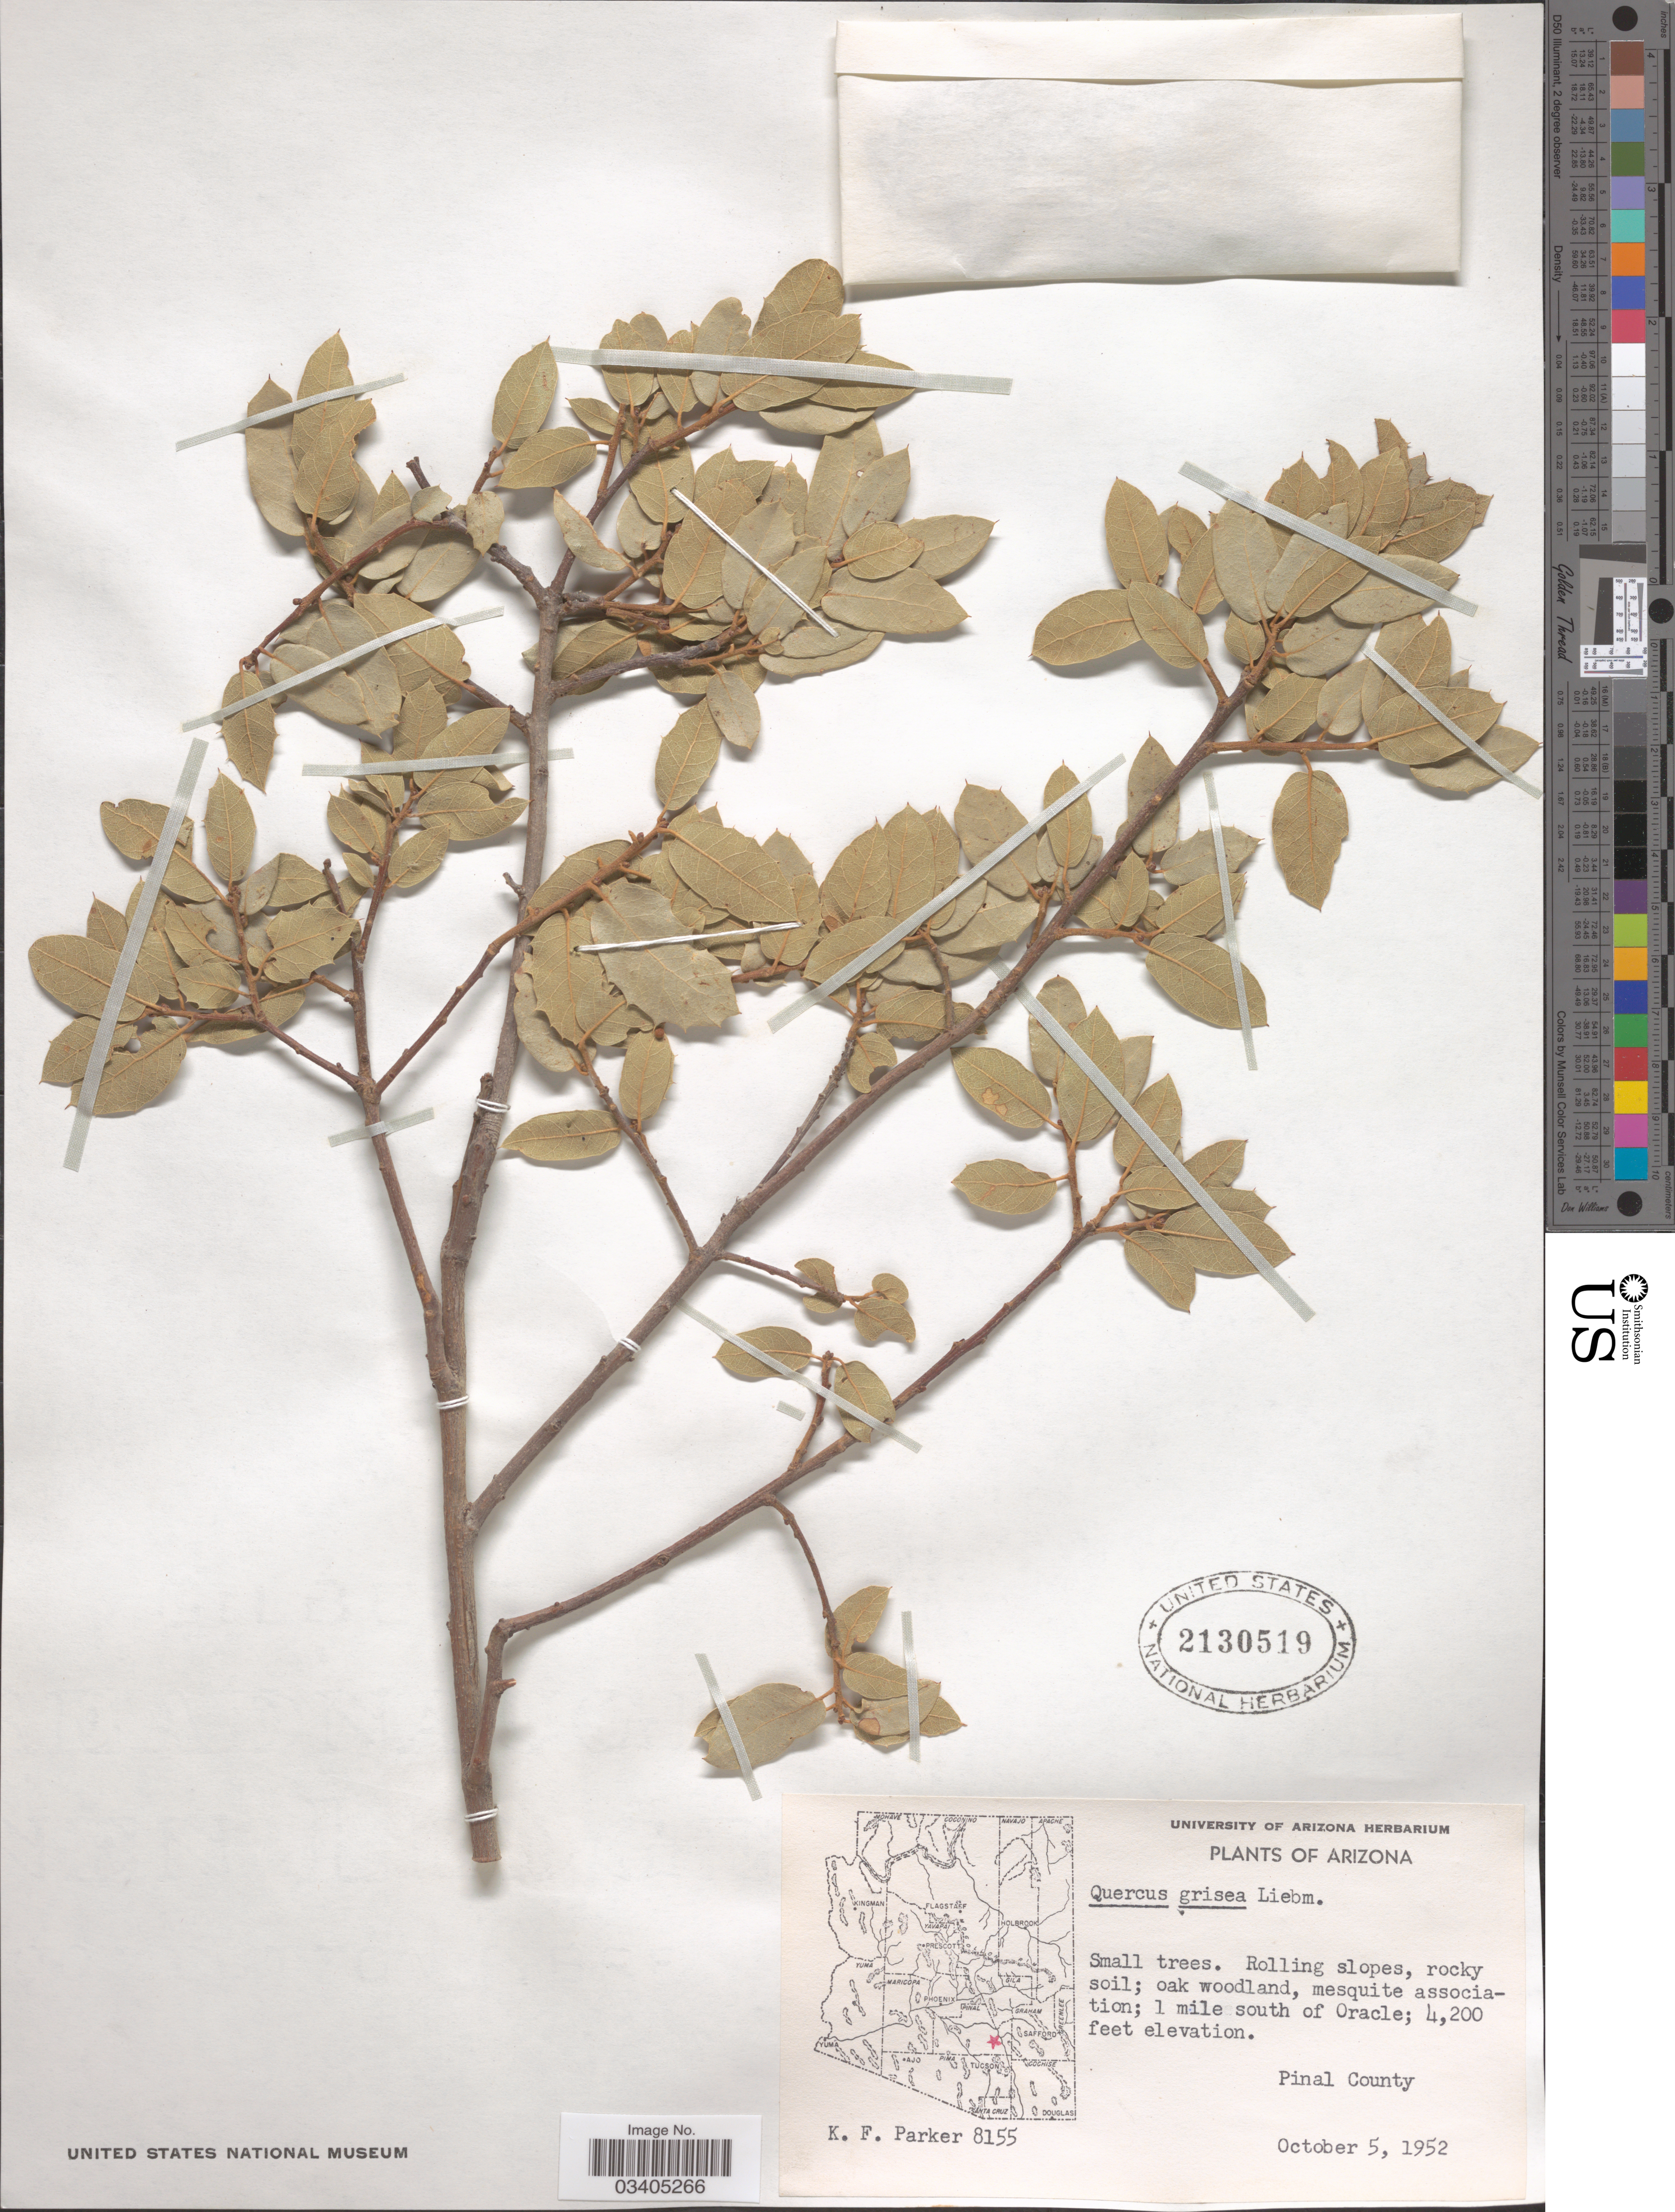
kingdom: Plantae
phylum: Tracheophyta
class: Magnoliopsida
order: Fagales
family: Fagaceae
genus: Quercus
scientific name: Quercus grisea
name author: Liebm.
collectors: K. F. Parker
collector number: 8155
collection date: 1952-10-05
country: United States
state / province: Arizona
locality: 1 mile south of Oracle. Pinal County.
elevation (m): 1280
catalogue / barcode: US 2130519